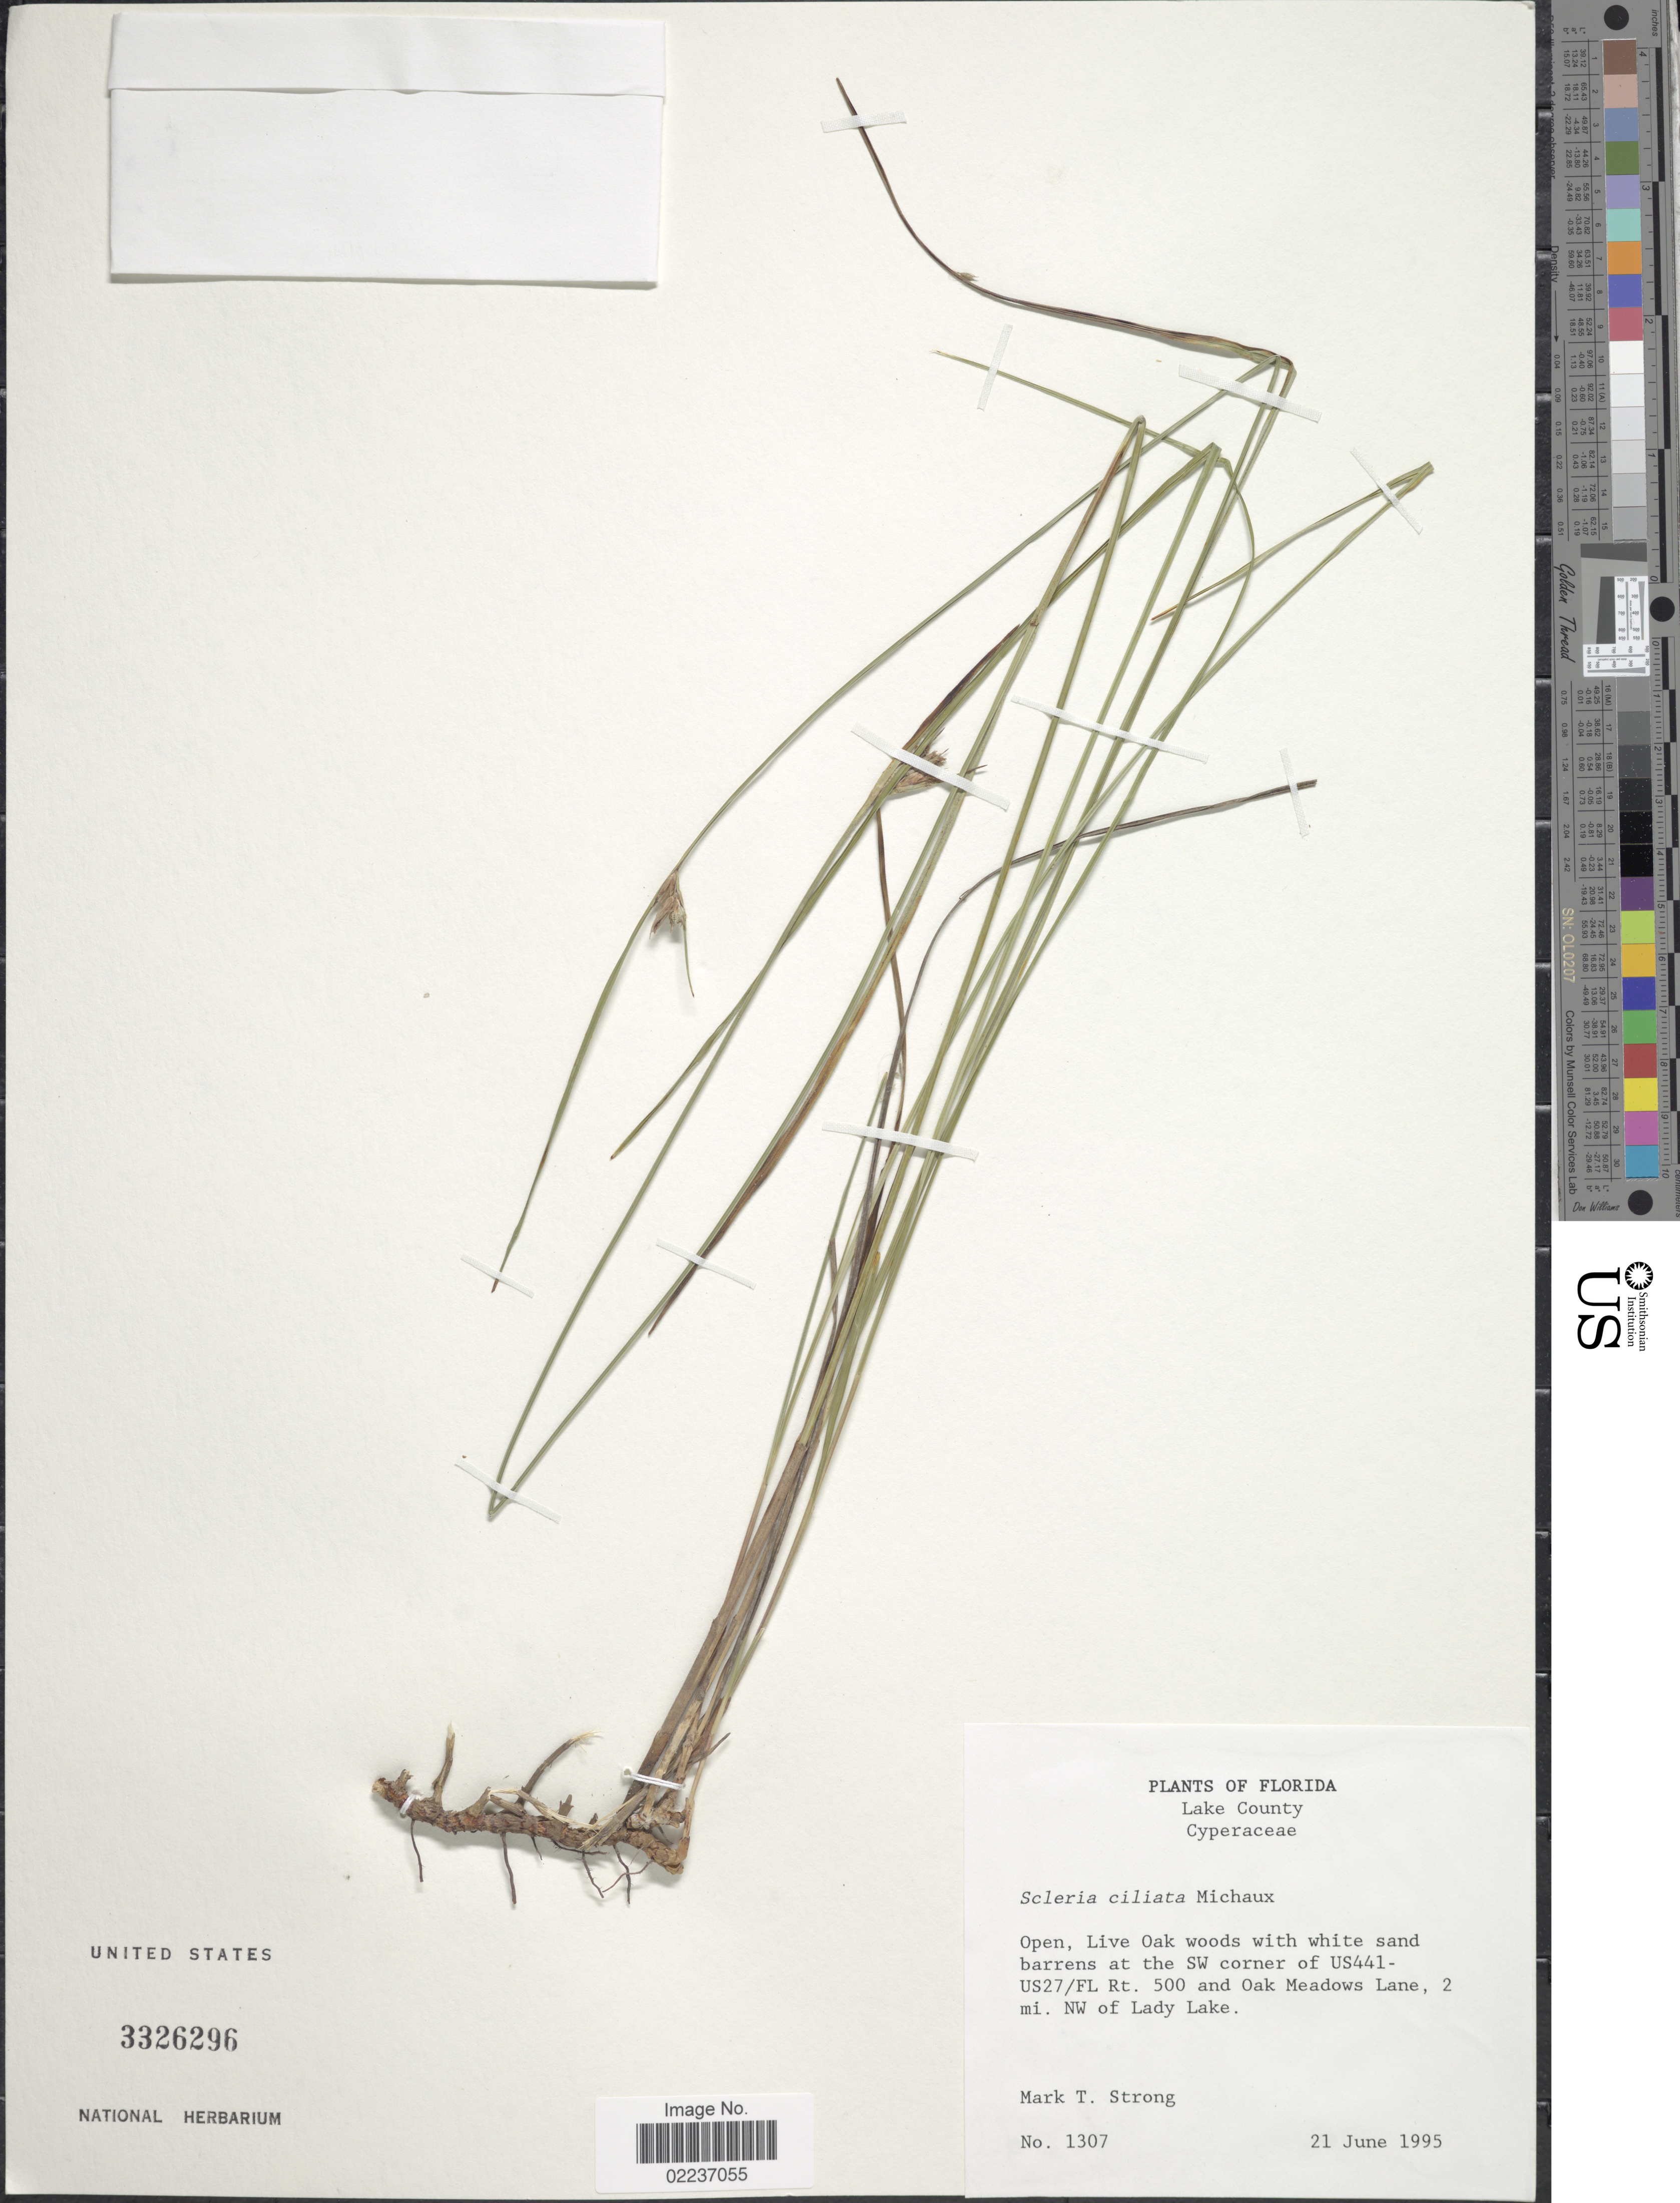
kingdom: Plantae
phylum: Tracheophyta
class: Liliopsida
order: Poales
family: Cyperaceae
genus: Scleria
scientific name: Scleria ciliata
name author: Michx.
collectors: M. T. Strong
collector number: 1307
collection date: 1995-06-21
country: United States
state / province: Florida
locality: Lake County, open, Live Oak woods with white sand barrens at the SW corner of US441-US27/FL Rt. 500 and Oak Meadows Lane, 2 mi. NW of Lady Lake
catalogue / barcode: US 3326296